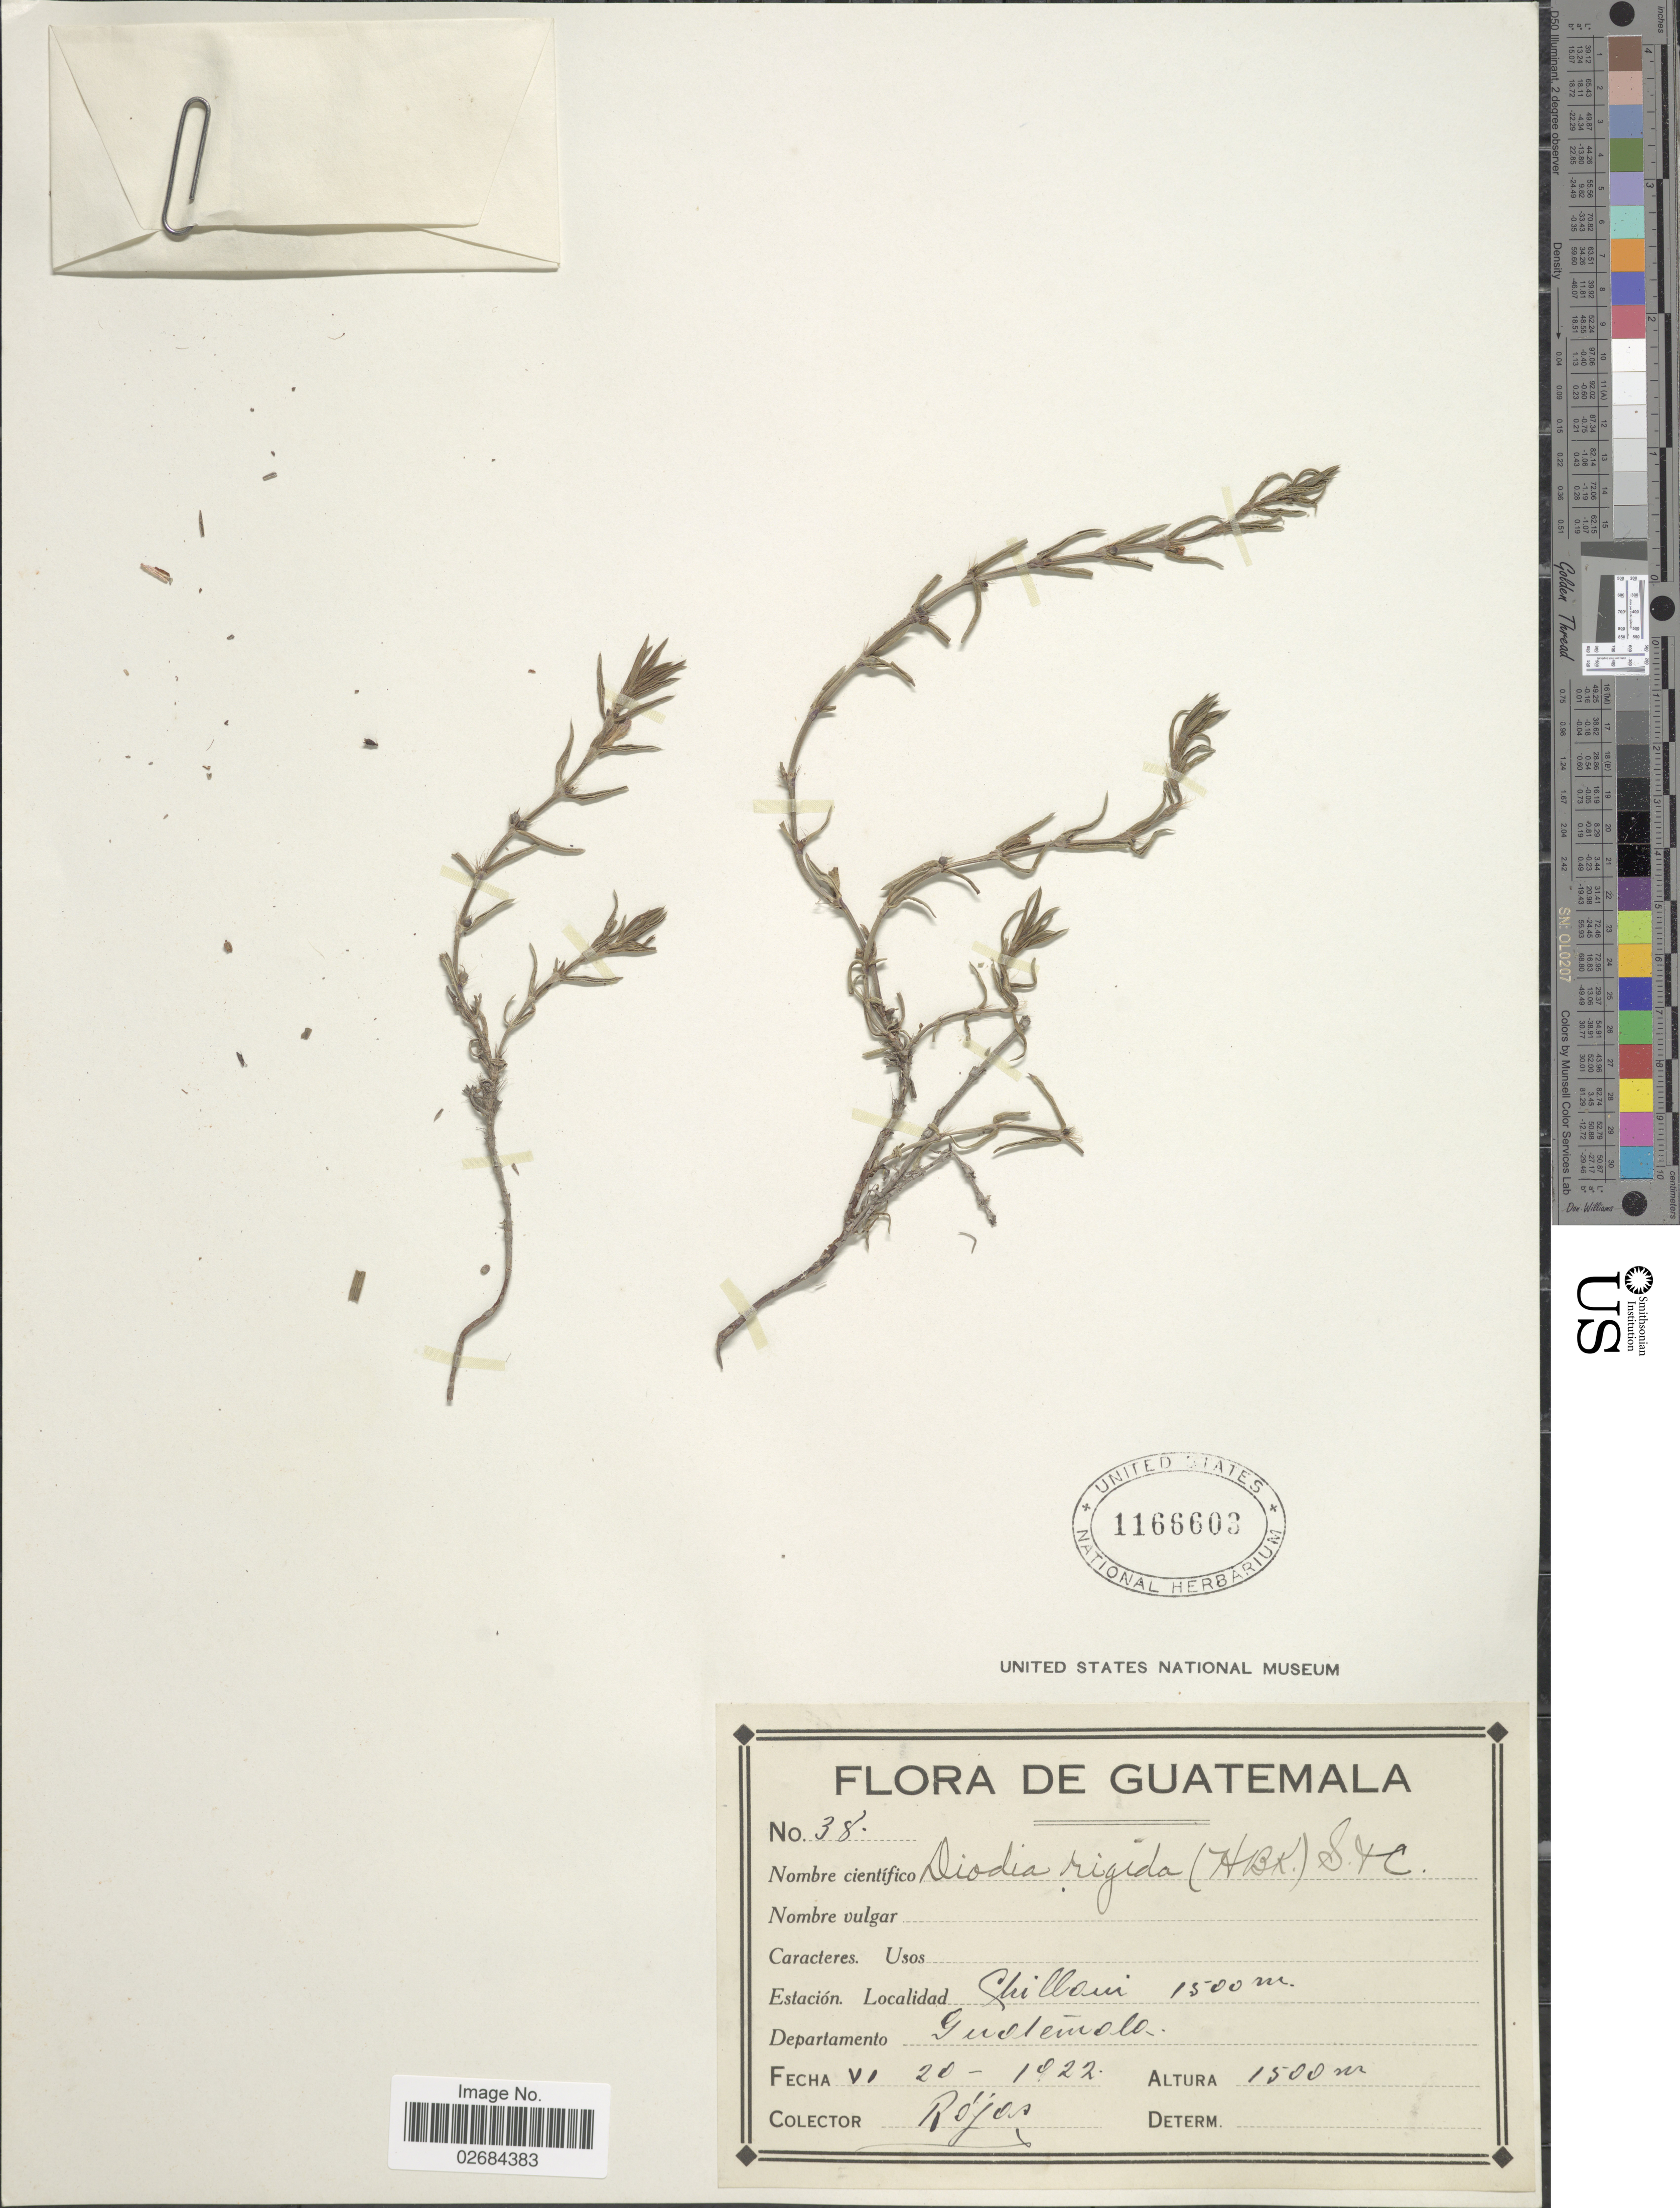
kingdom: Plantae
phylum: Tracheophyta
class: Magnoliopsida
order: Gentianales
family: Rubiaceae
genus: Diodia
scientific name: Diodia rigida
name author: Cham. & Schltdl.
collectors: Rójos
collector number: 38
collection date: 1922-06-20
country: Guatemala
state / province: Guatemala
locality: Chillani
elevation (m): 1500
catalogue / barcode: US 1166603